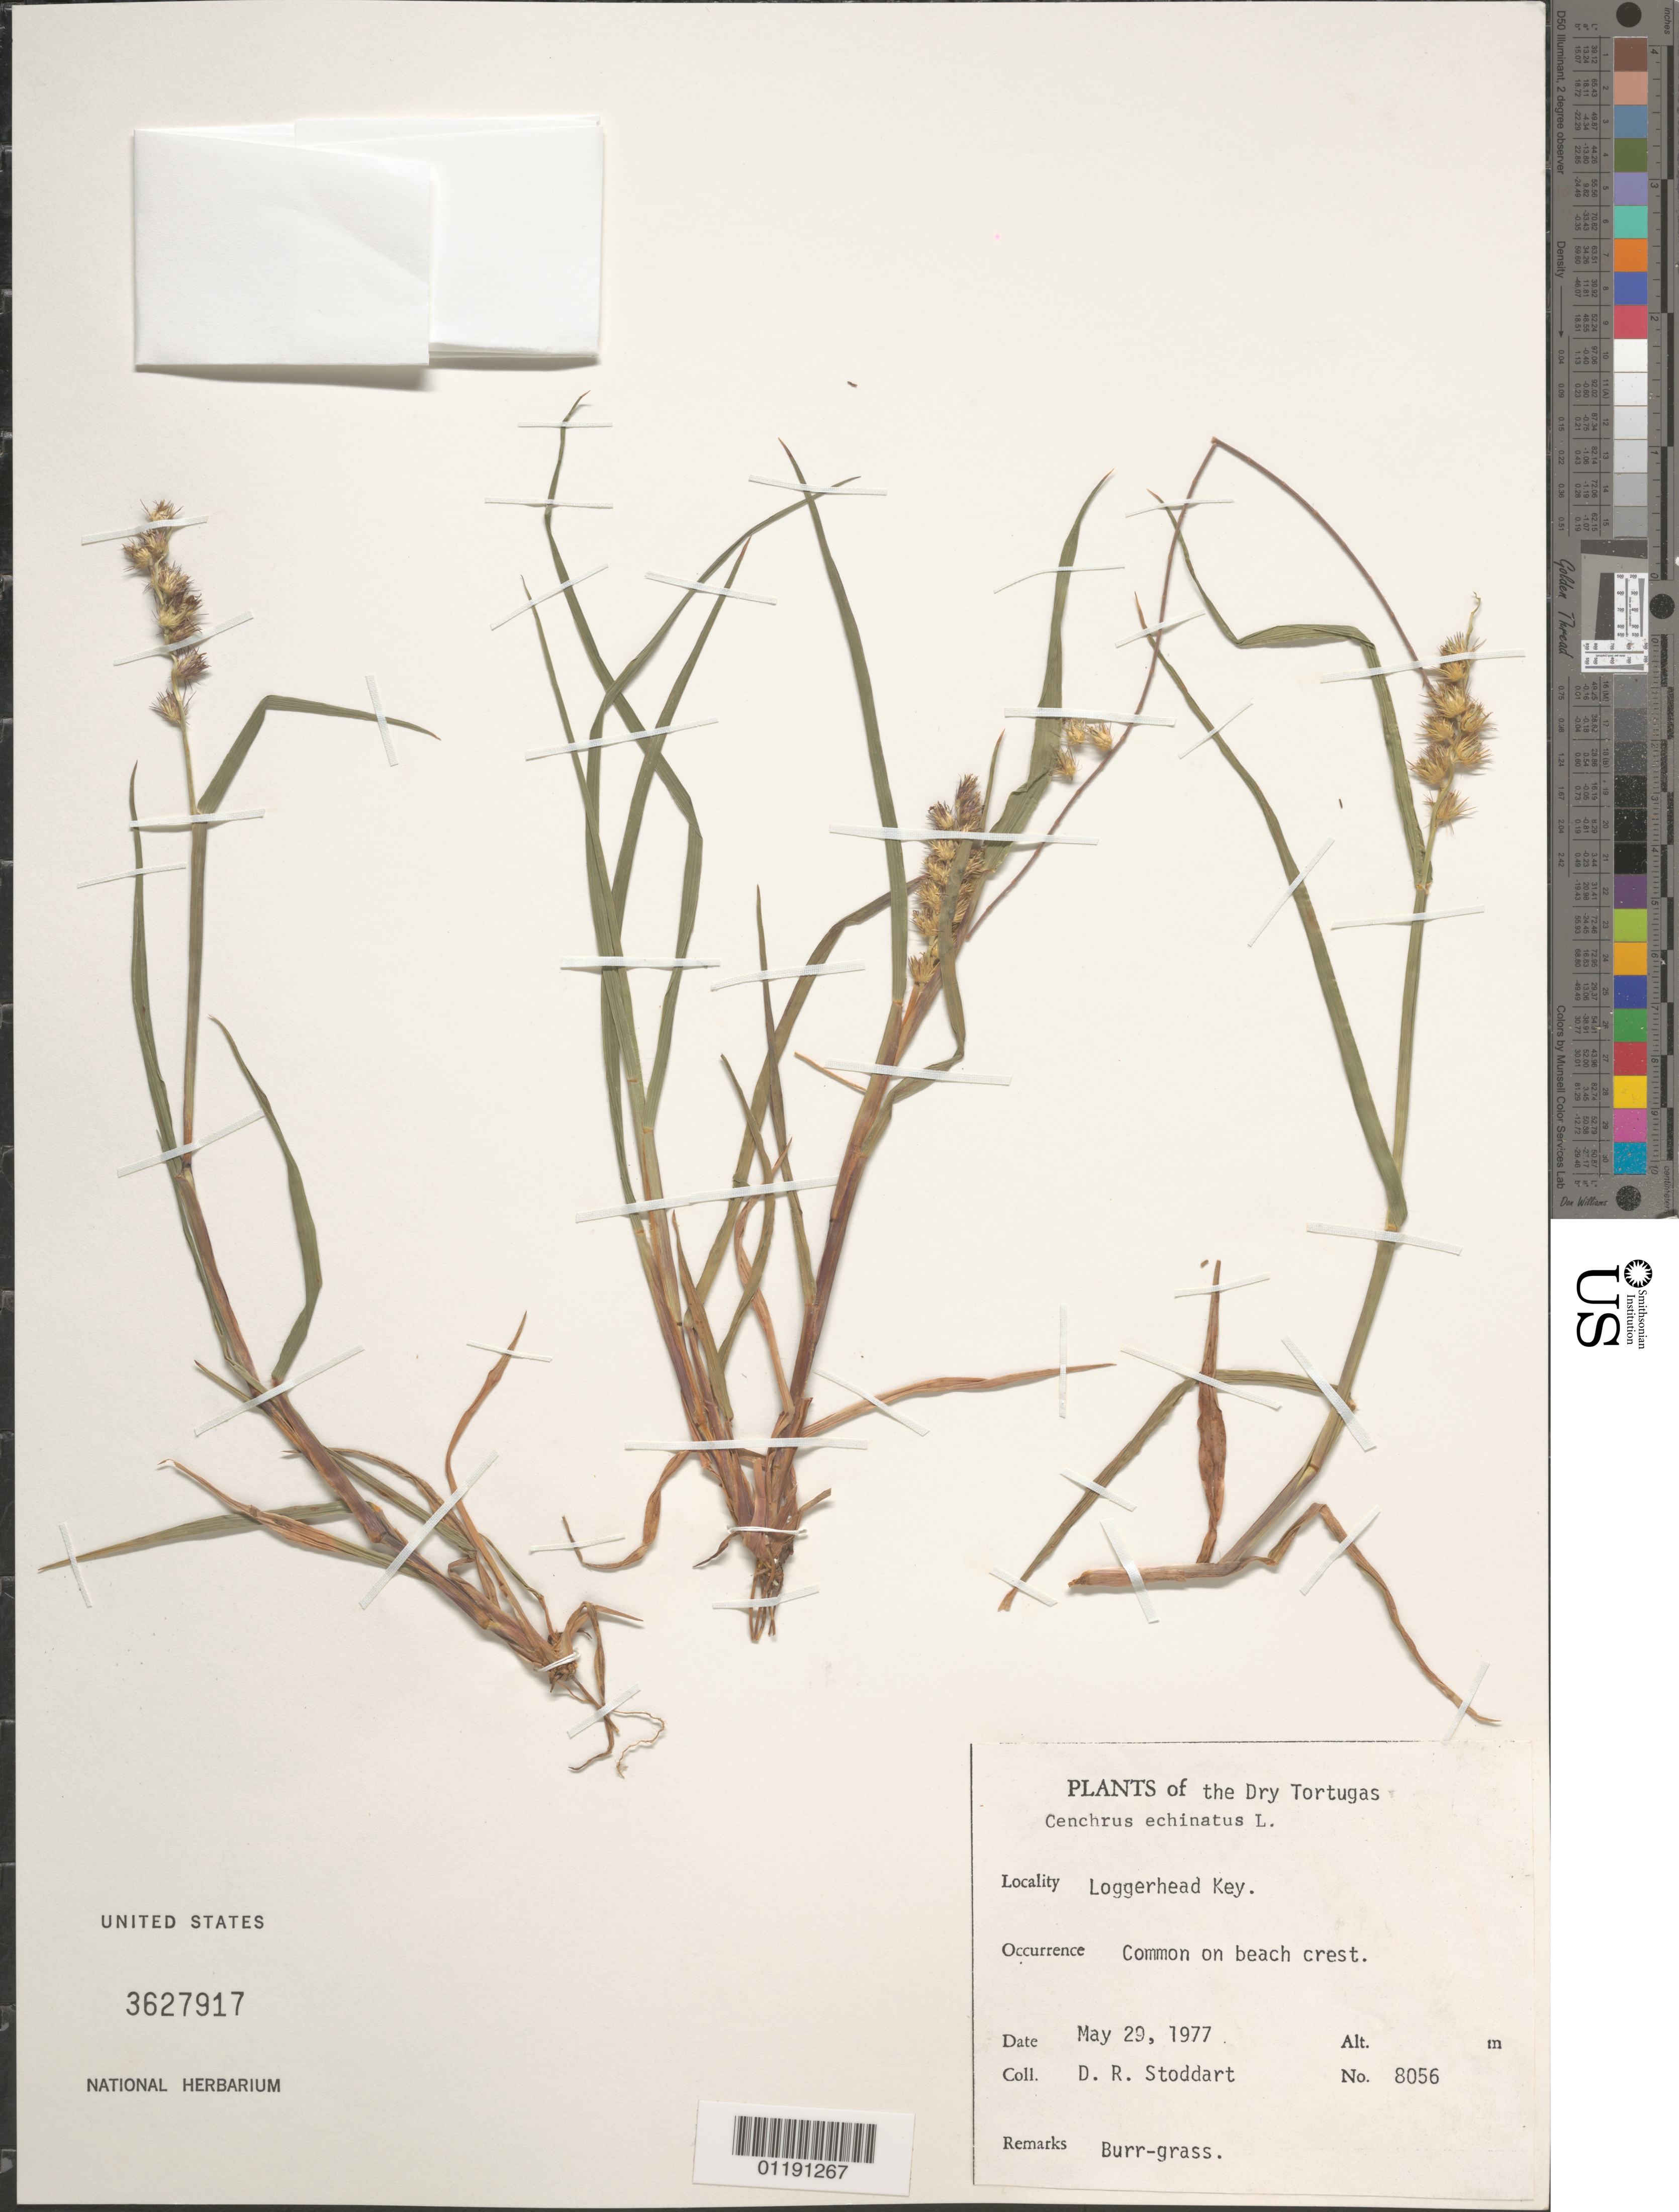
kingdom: Plantae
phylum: Tracheophyta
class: Liliopsida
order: Poales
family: Poaceae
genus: Cenchrus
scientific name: Cenchrus echinatus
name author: L.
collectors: D. R. Stoddart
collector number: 8056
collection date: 1977-05-29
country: United States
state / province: Florida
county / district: Monroe County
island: Loggerhead Key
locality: Common on beach crest.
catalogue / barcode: US 3627917